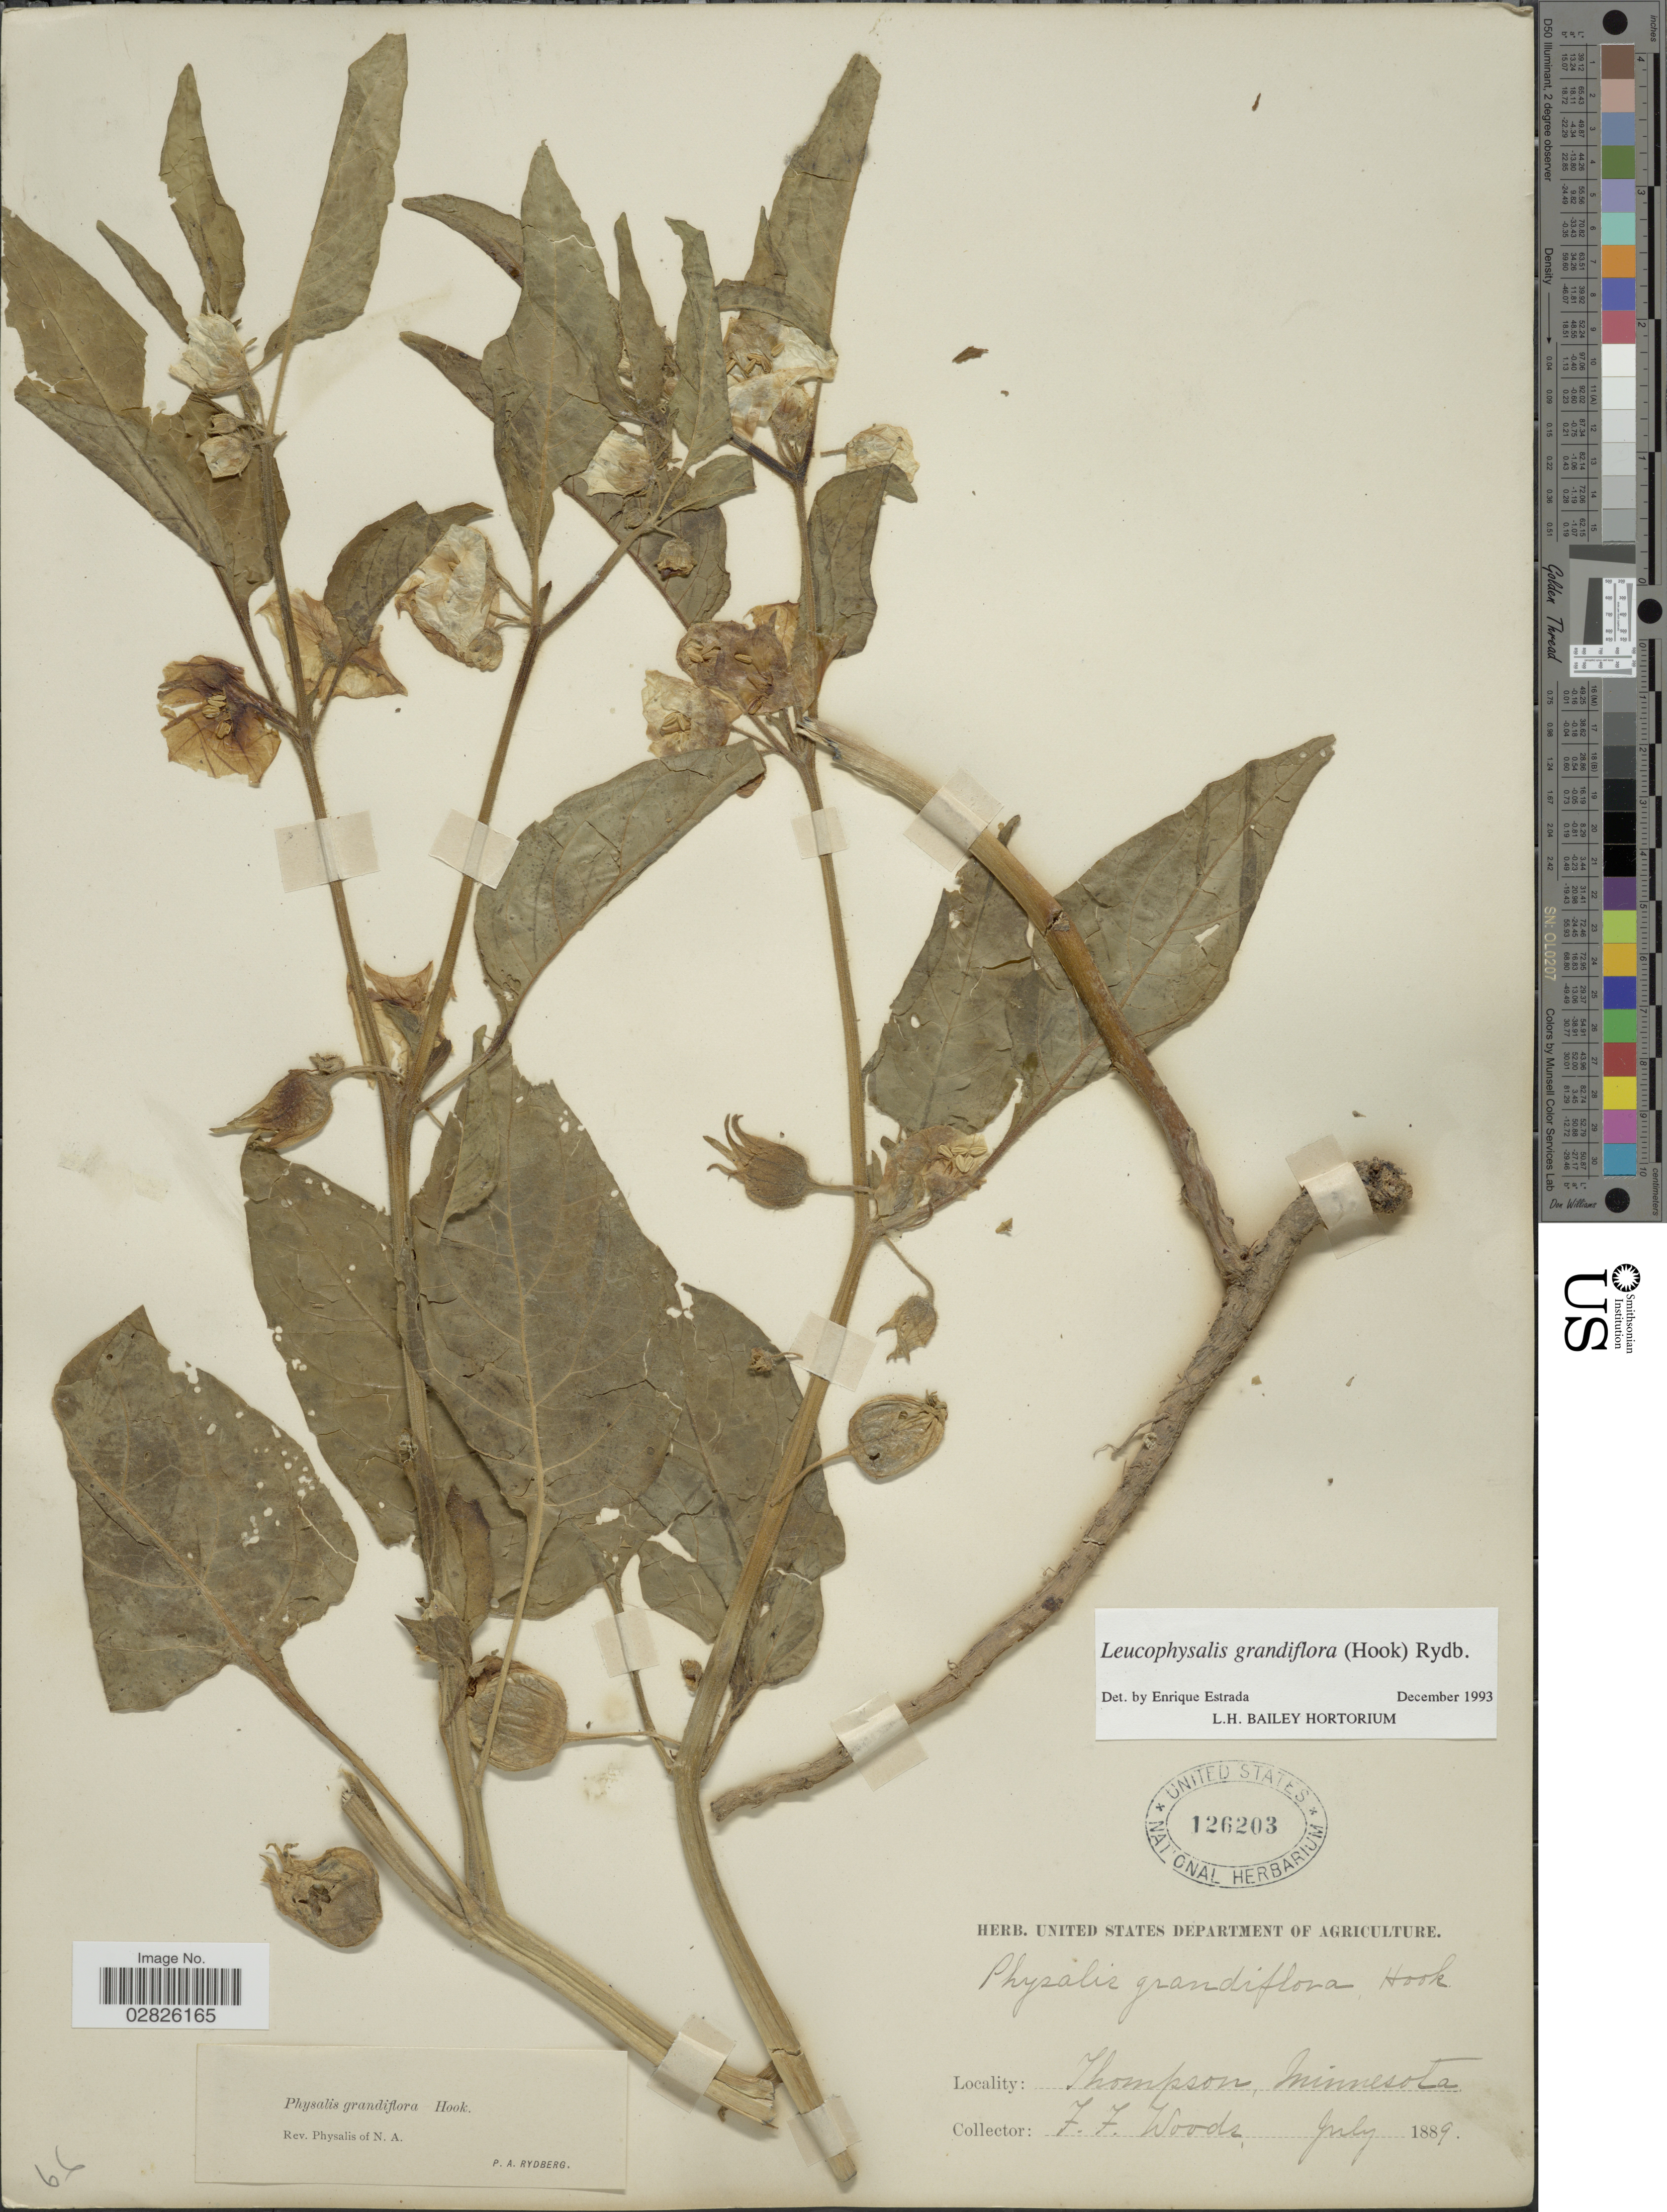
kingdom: Plantae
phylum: Tracheophyta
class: Magnoliopsida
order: Solanales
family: Solanaceae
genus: Leucophysalis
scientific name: Leucophysalis grandiflora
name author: (Hook.) Rydb.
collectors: F. Woods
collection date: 1889-07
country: United States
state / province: Minnesota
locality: Thompson.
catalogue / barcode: US 126203